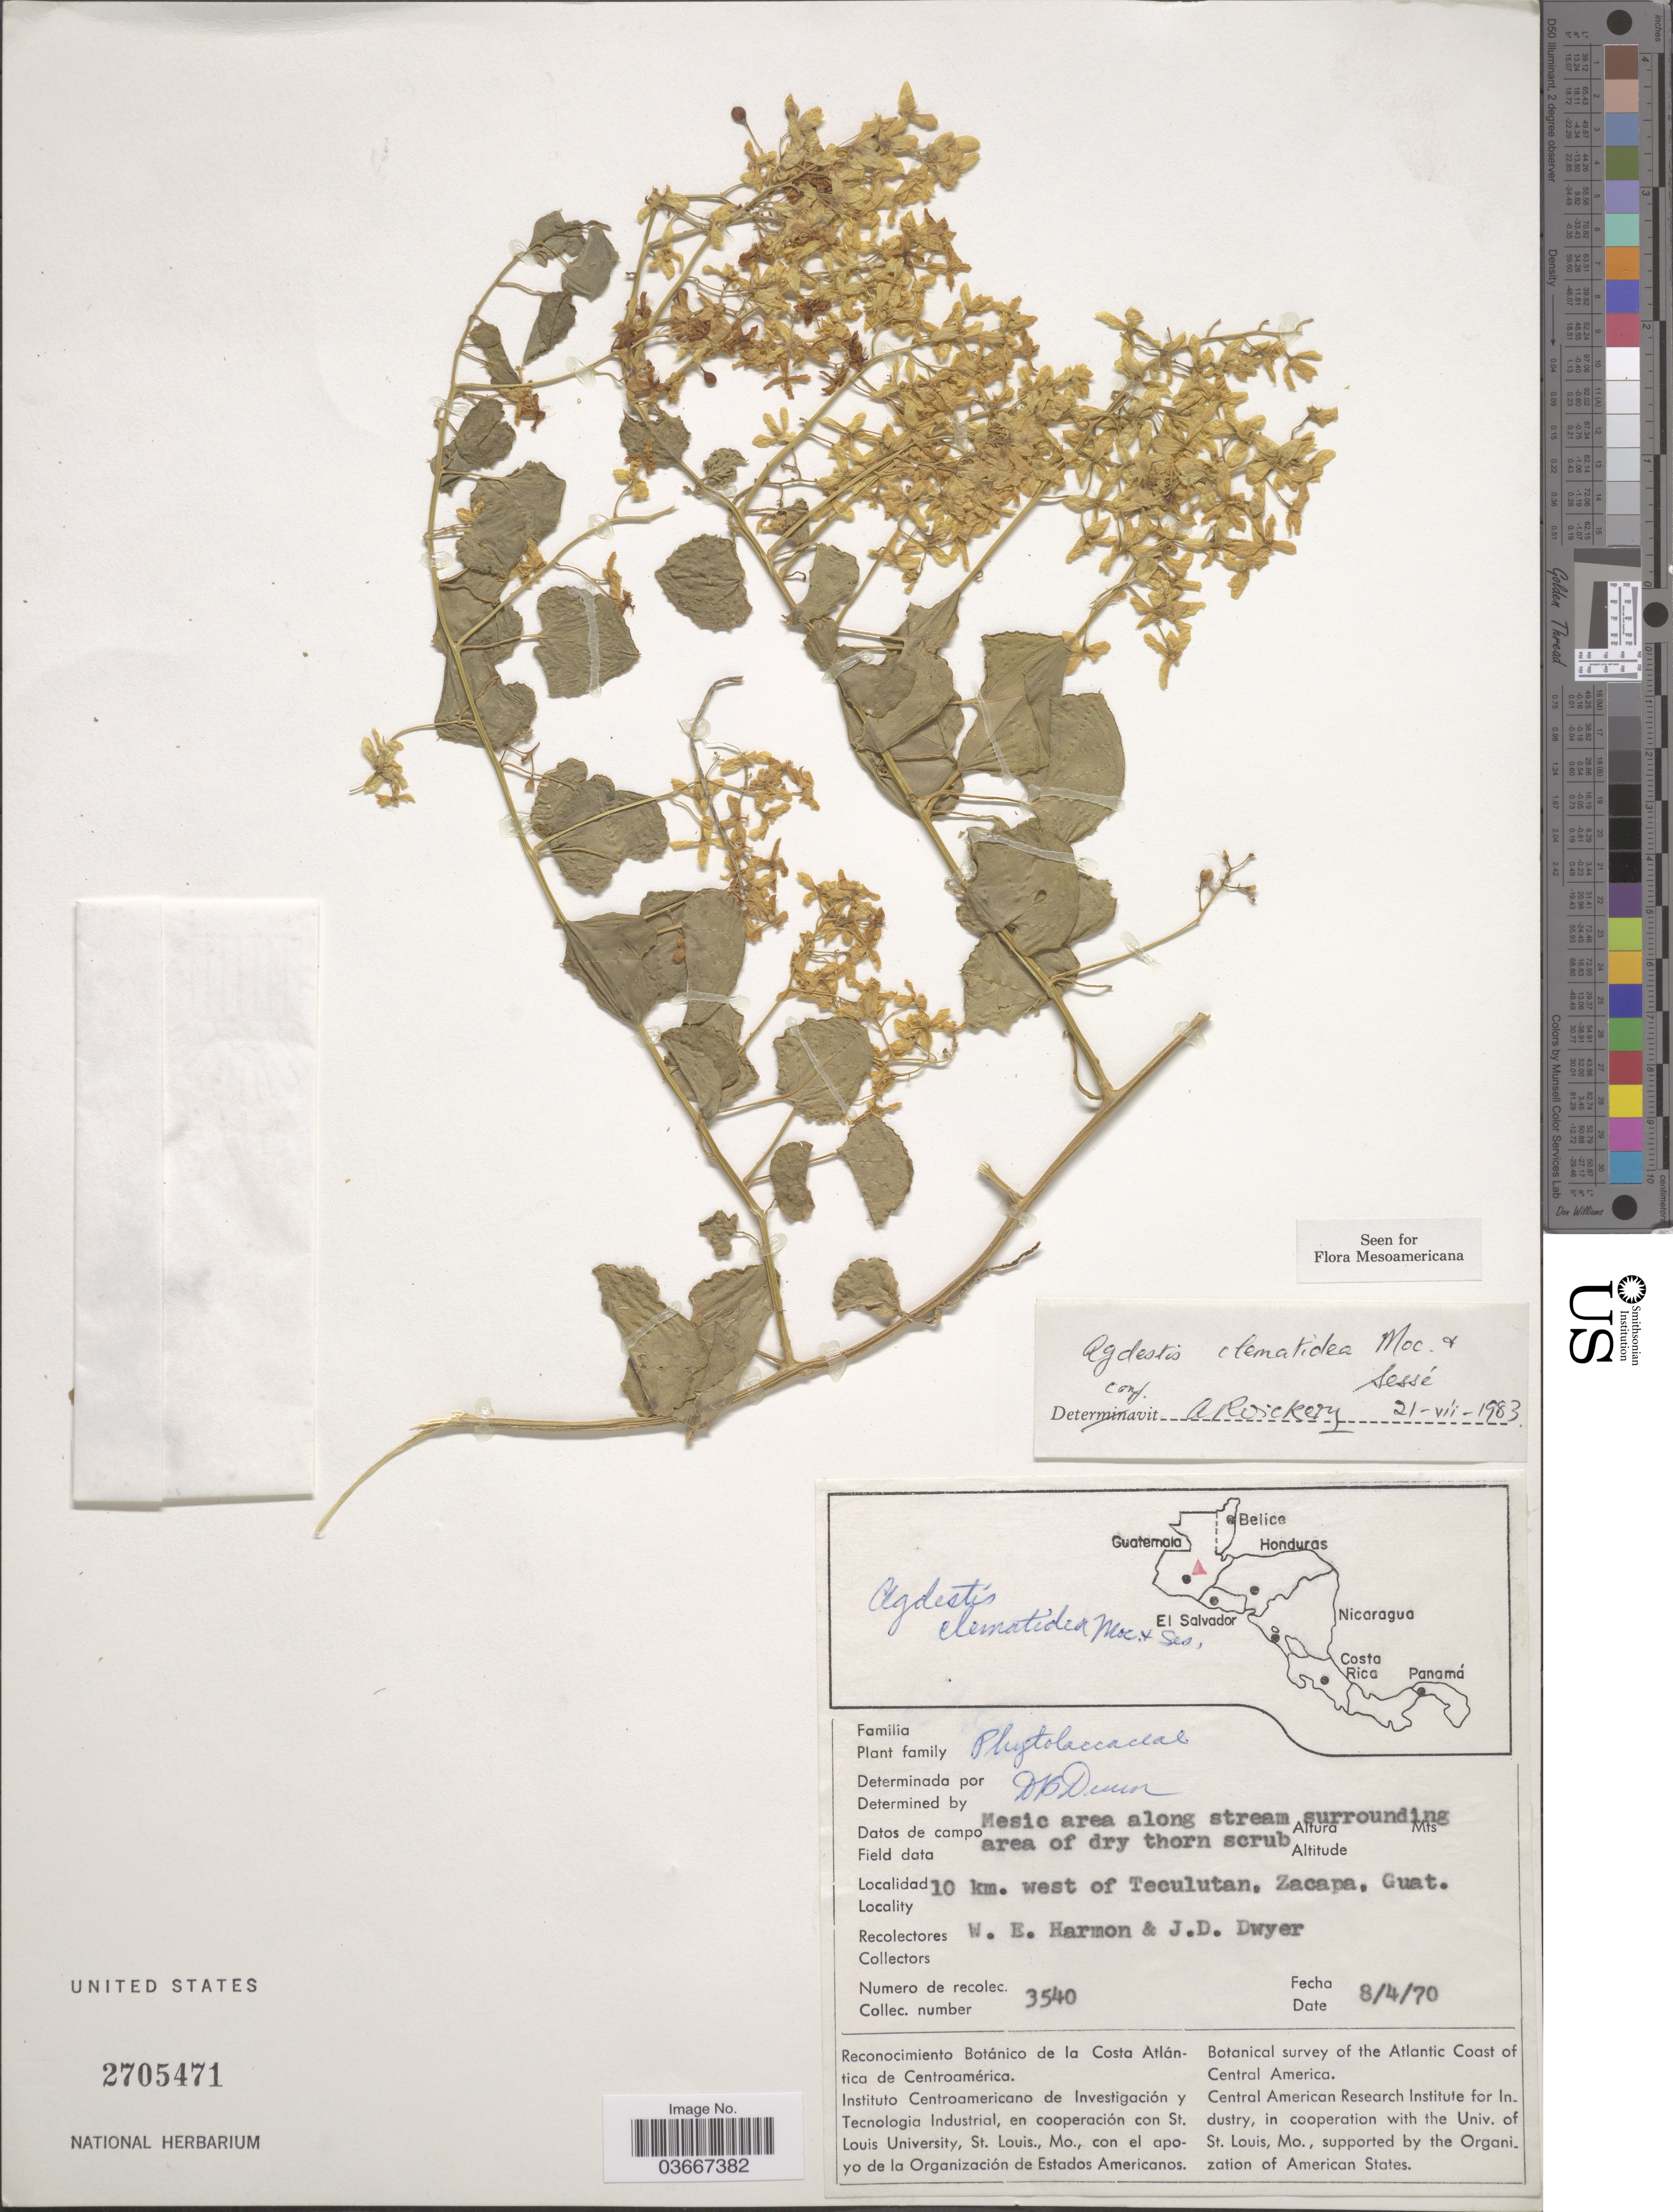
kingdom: Plantae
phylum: Tracheophyta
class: Magnoliopsida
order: Caryophyllales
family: Agdestidaceae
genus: Agdestis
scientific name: Agdestis clematidea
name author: Moc. & Sessé ex DC.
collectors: W. E. Harmon & J. D. Dwyer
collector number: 3540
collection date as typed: Transcribed d/m/y: 8/4/70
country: Guatemala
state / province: Zacapa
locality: Mesic area along stream surrounding area of dry thorn scrub. 10 km. west of Teculutan.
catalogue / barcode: US 2705471